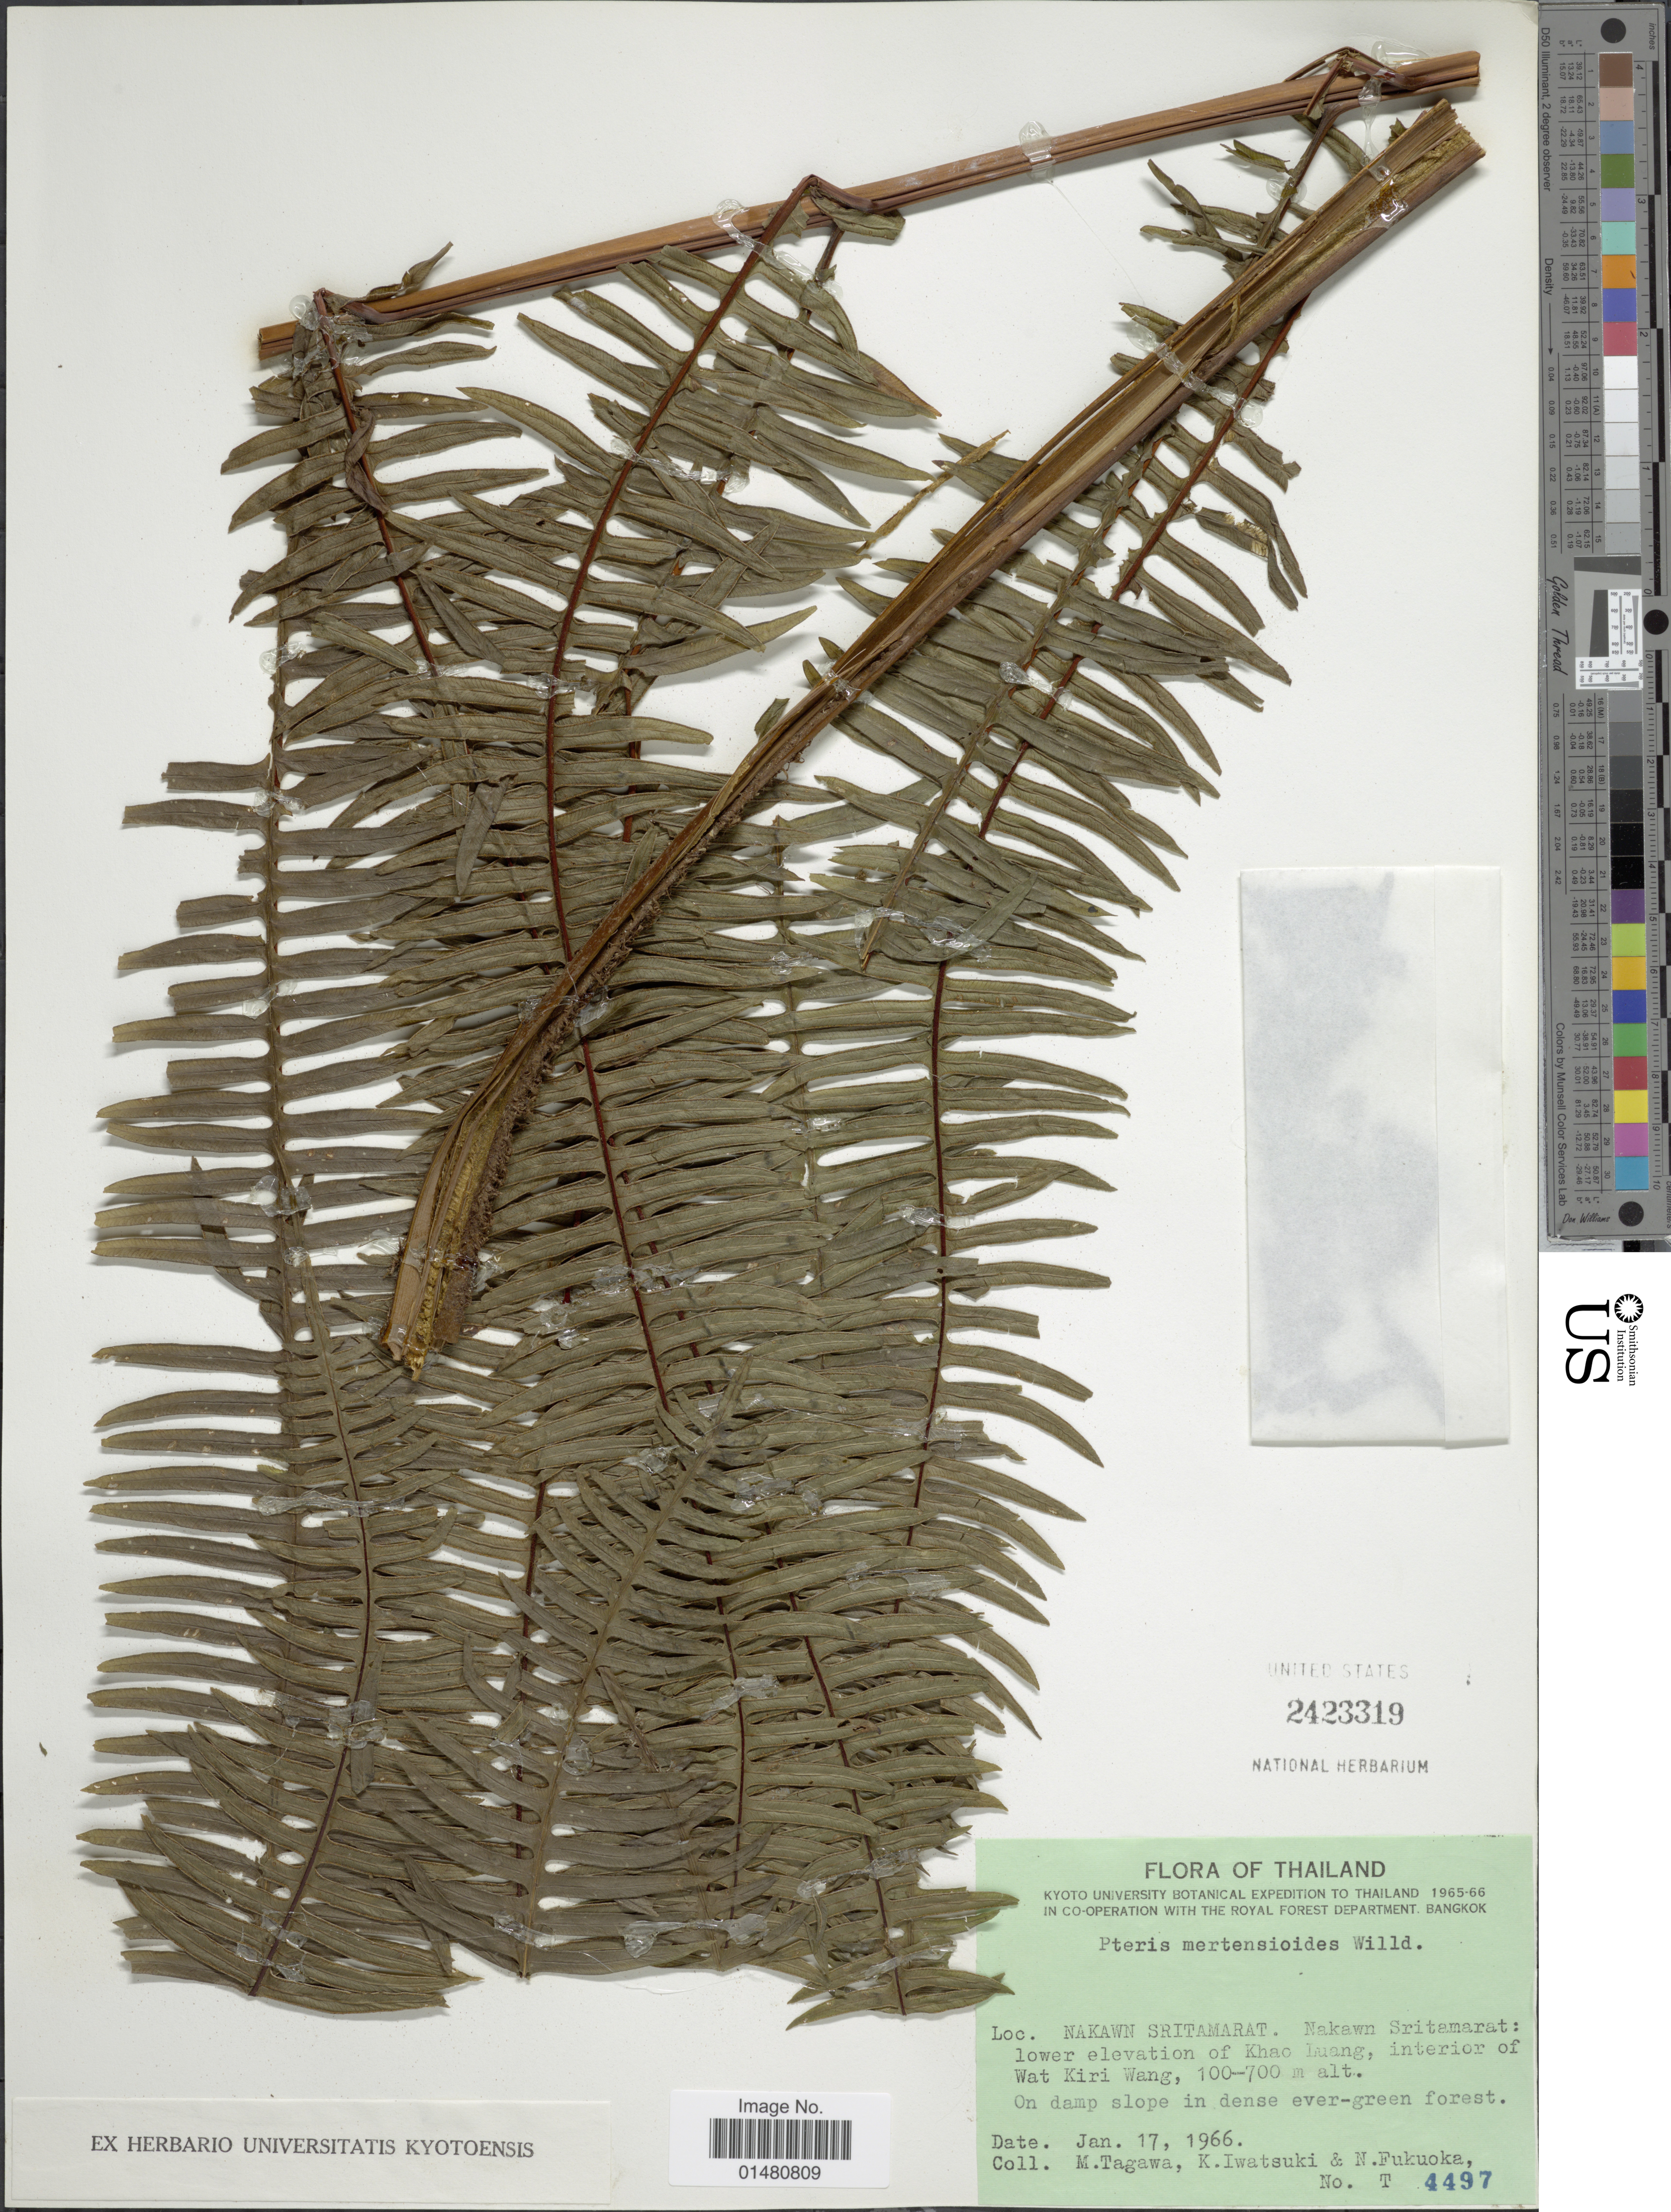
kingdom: Plantae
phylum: Tracheophyta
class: Polypodiopsida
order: Polypodiales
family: Pteridaceae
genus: Pteris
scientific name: Pteris mertensioides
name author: Willd.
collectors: M. Kitagawa, K. Iwatsuki & N. Fukuoka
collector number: T 4497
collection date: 1966-01-17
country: Thailand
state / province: Nakhon Si Thammarat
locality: Nakawn Sritamarat: lower elevation of Khao Luang, interior of Wat Kiri Wang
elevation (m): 100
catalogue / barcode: US 2423319